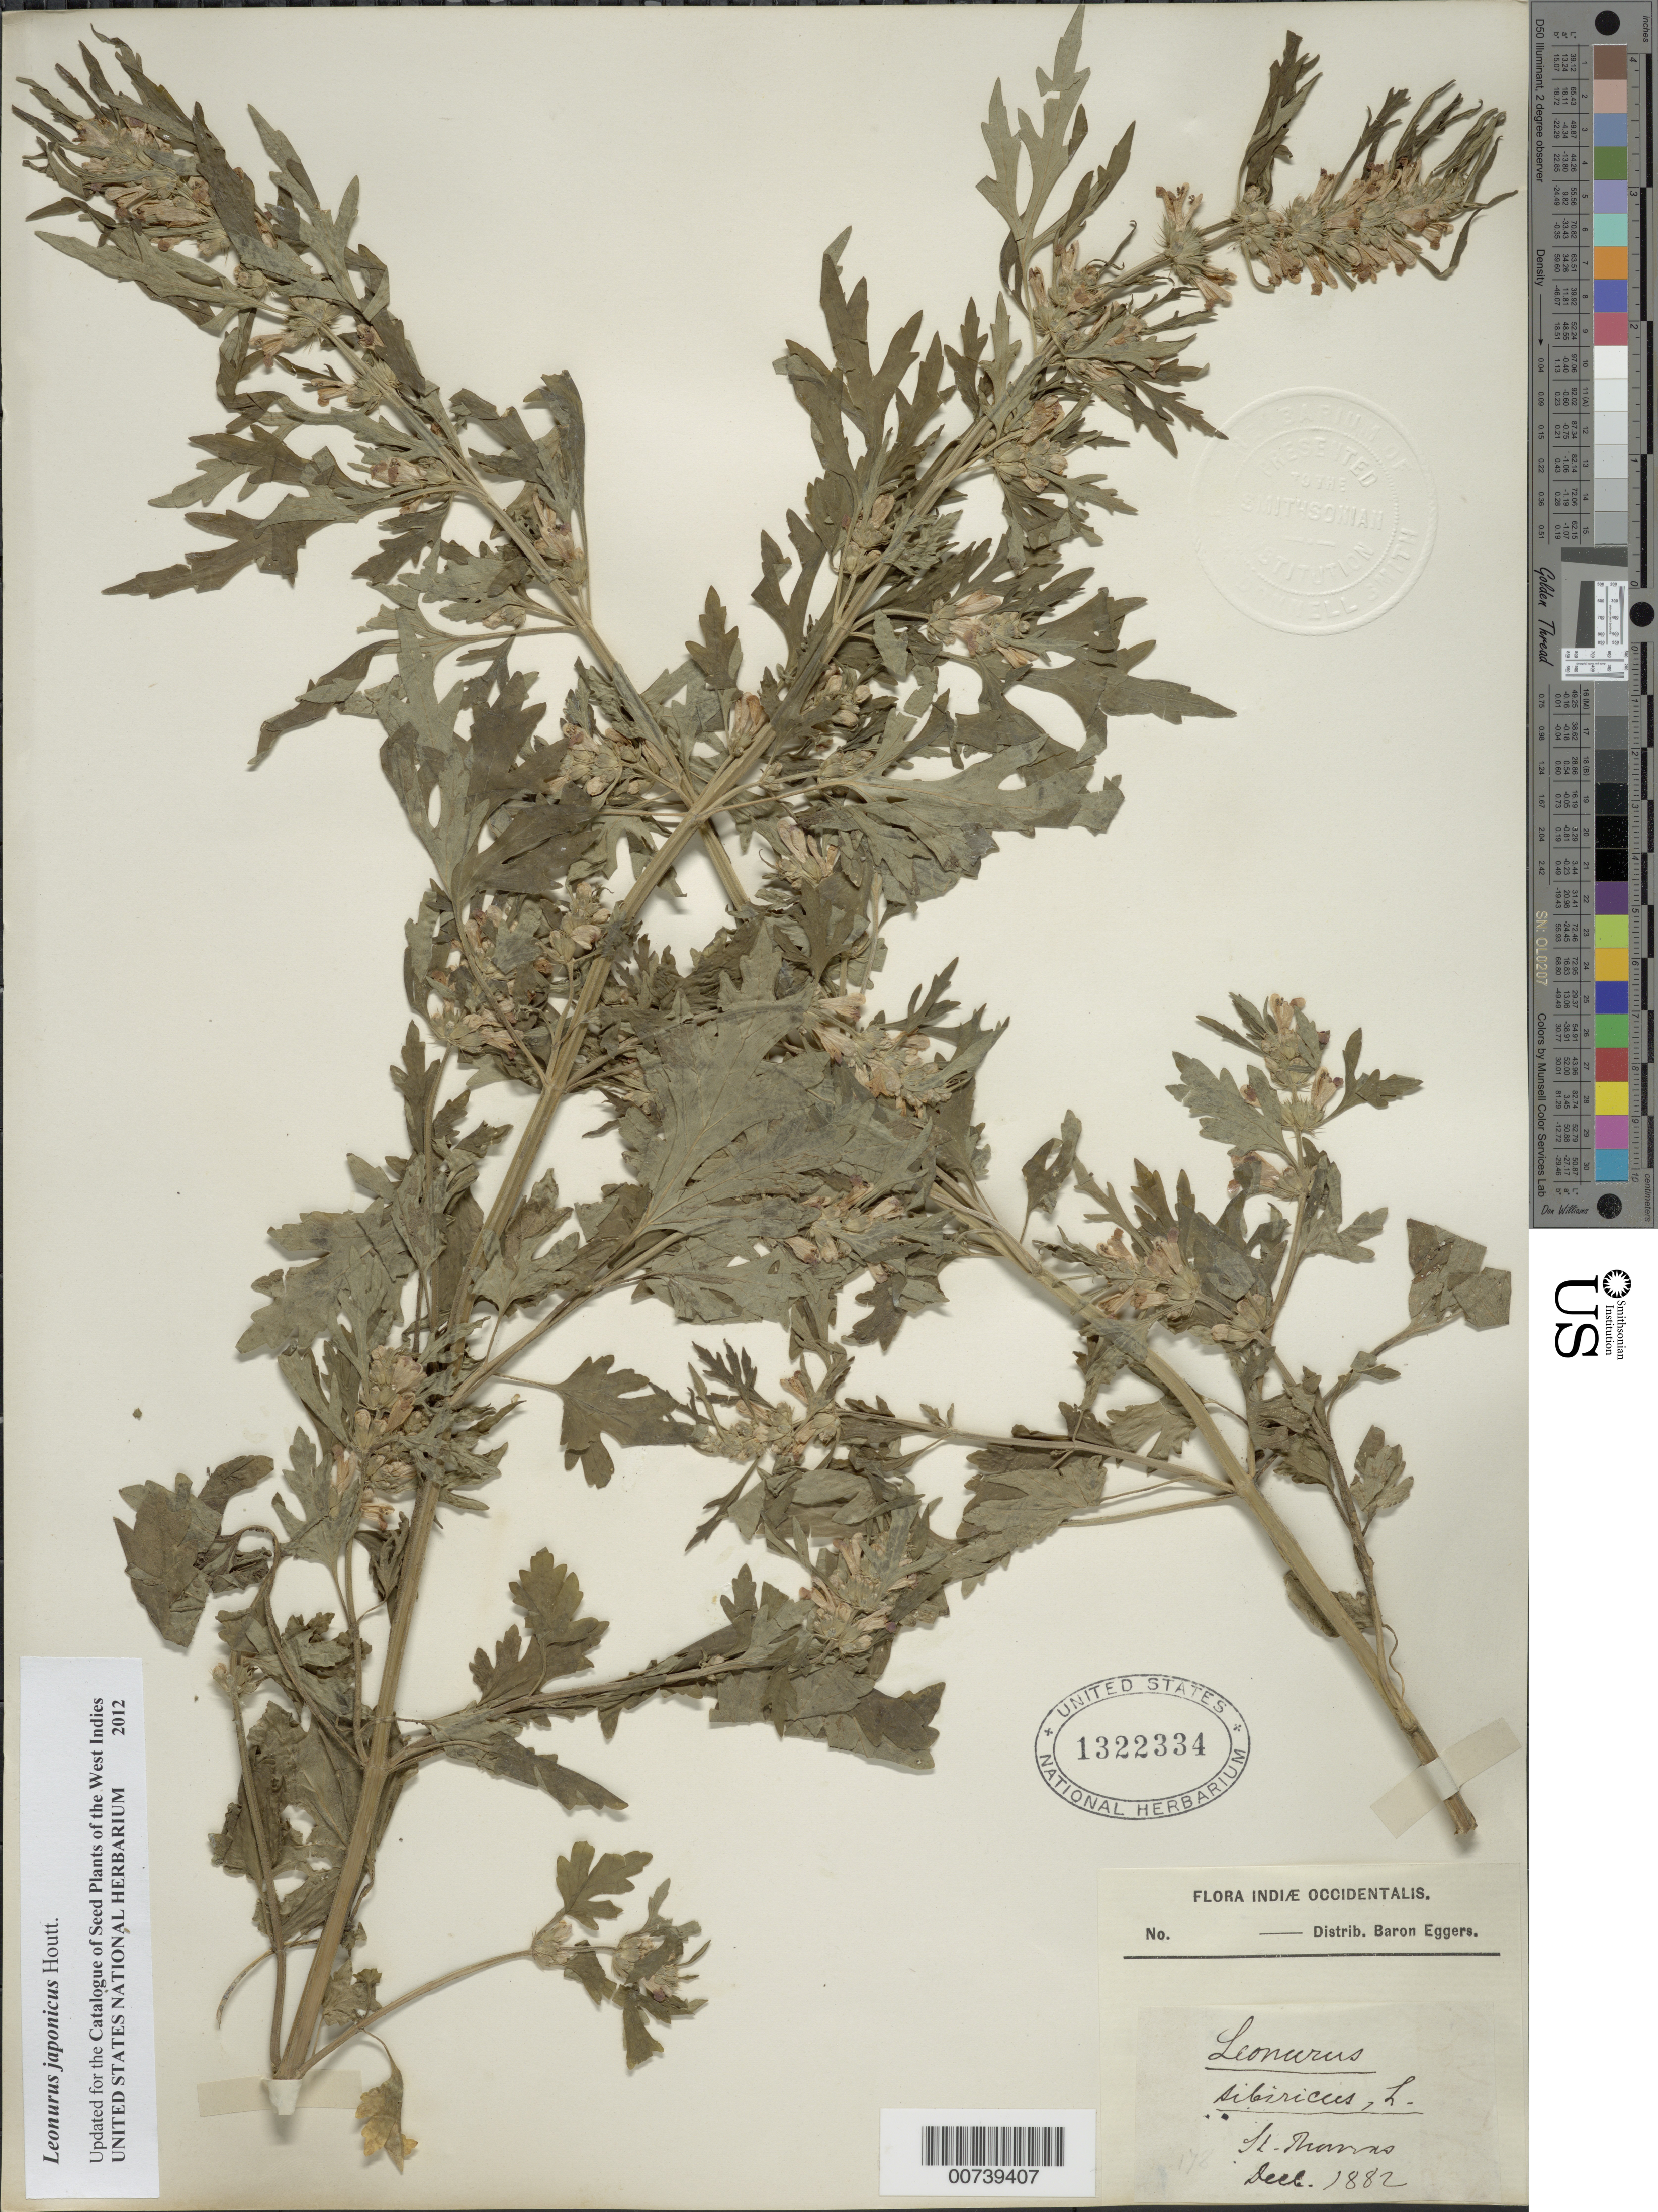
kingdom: Plantae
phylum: Tracheophyta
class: Magnoliopsida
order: Lamiales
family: Lamiaceae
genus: Leonurus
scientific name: Leonurus japonicus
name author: Houtt.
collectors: H. F. A. von Eggers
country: U.S. Virgin Islands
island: St. Thomas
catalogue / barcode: US 1322334